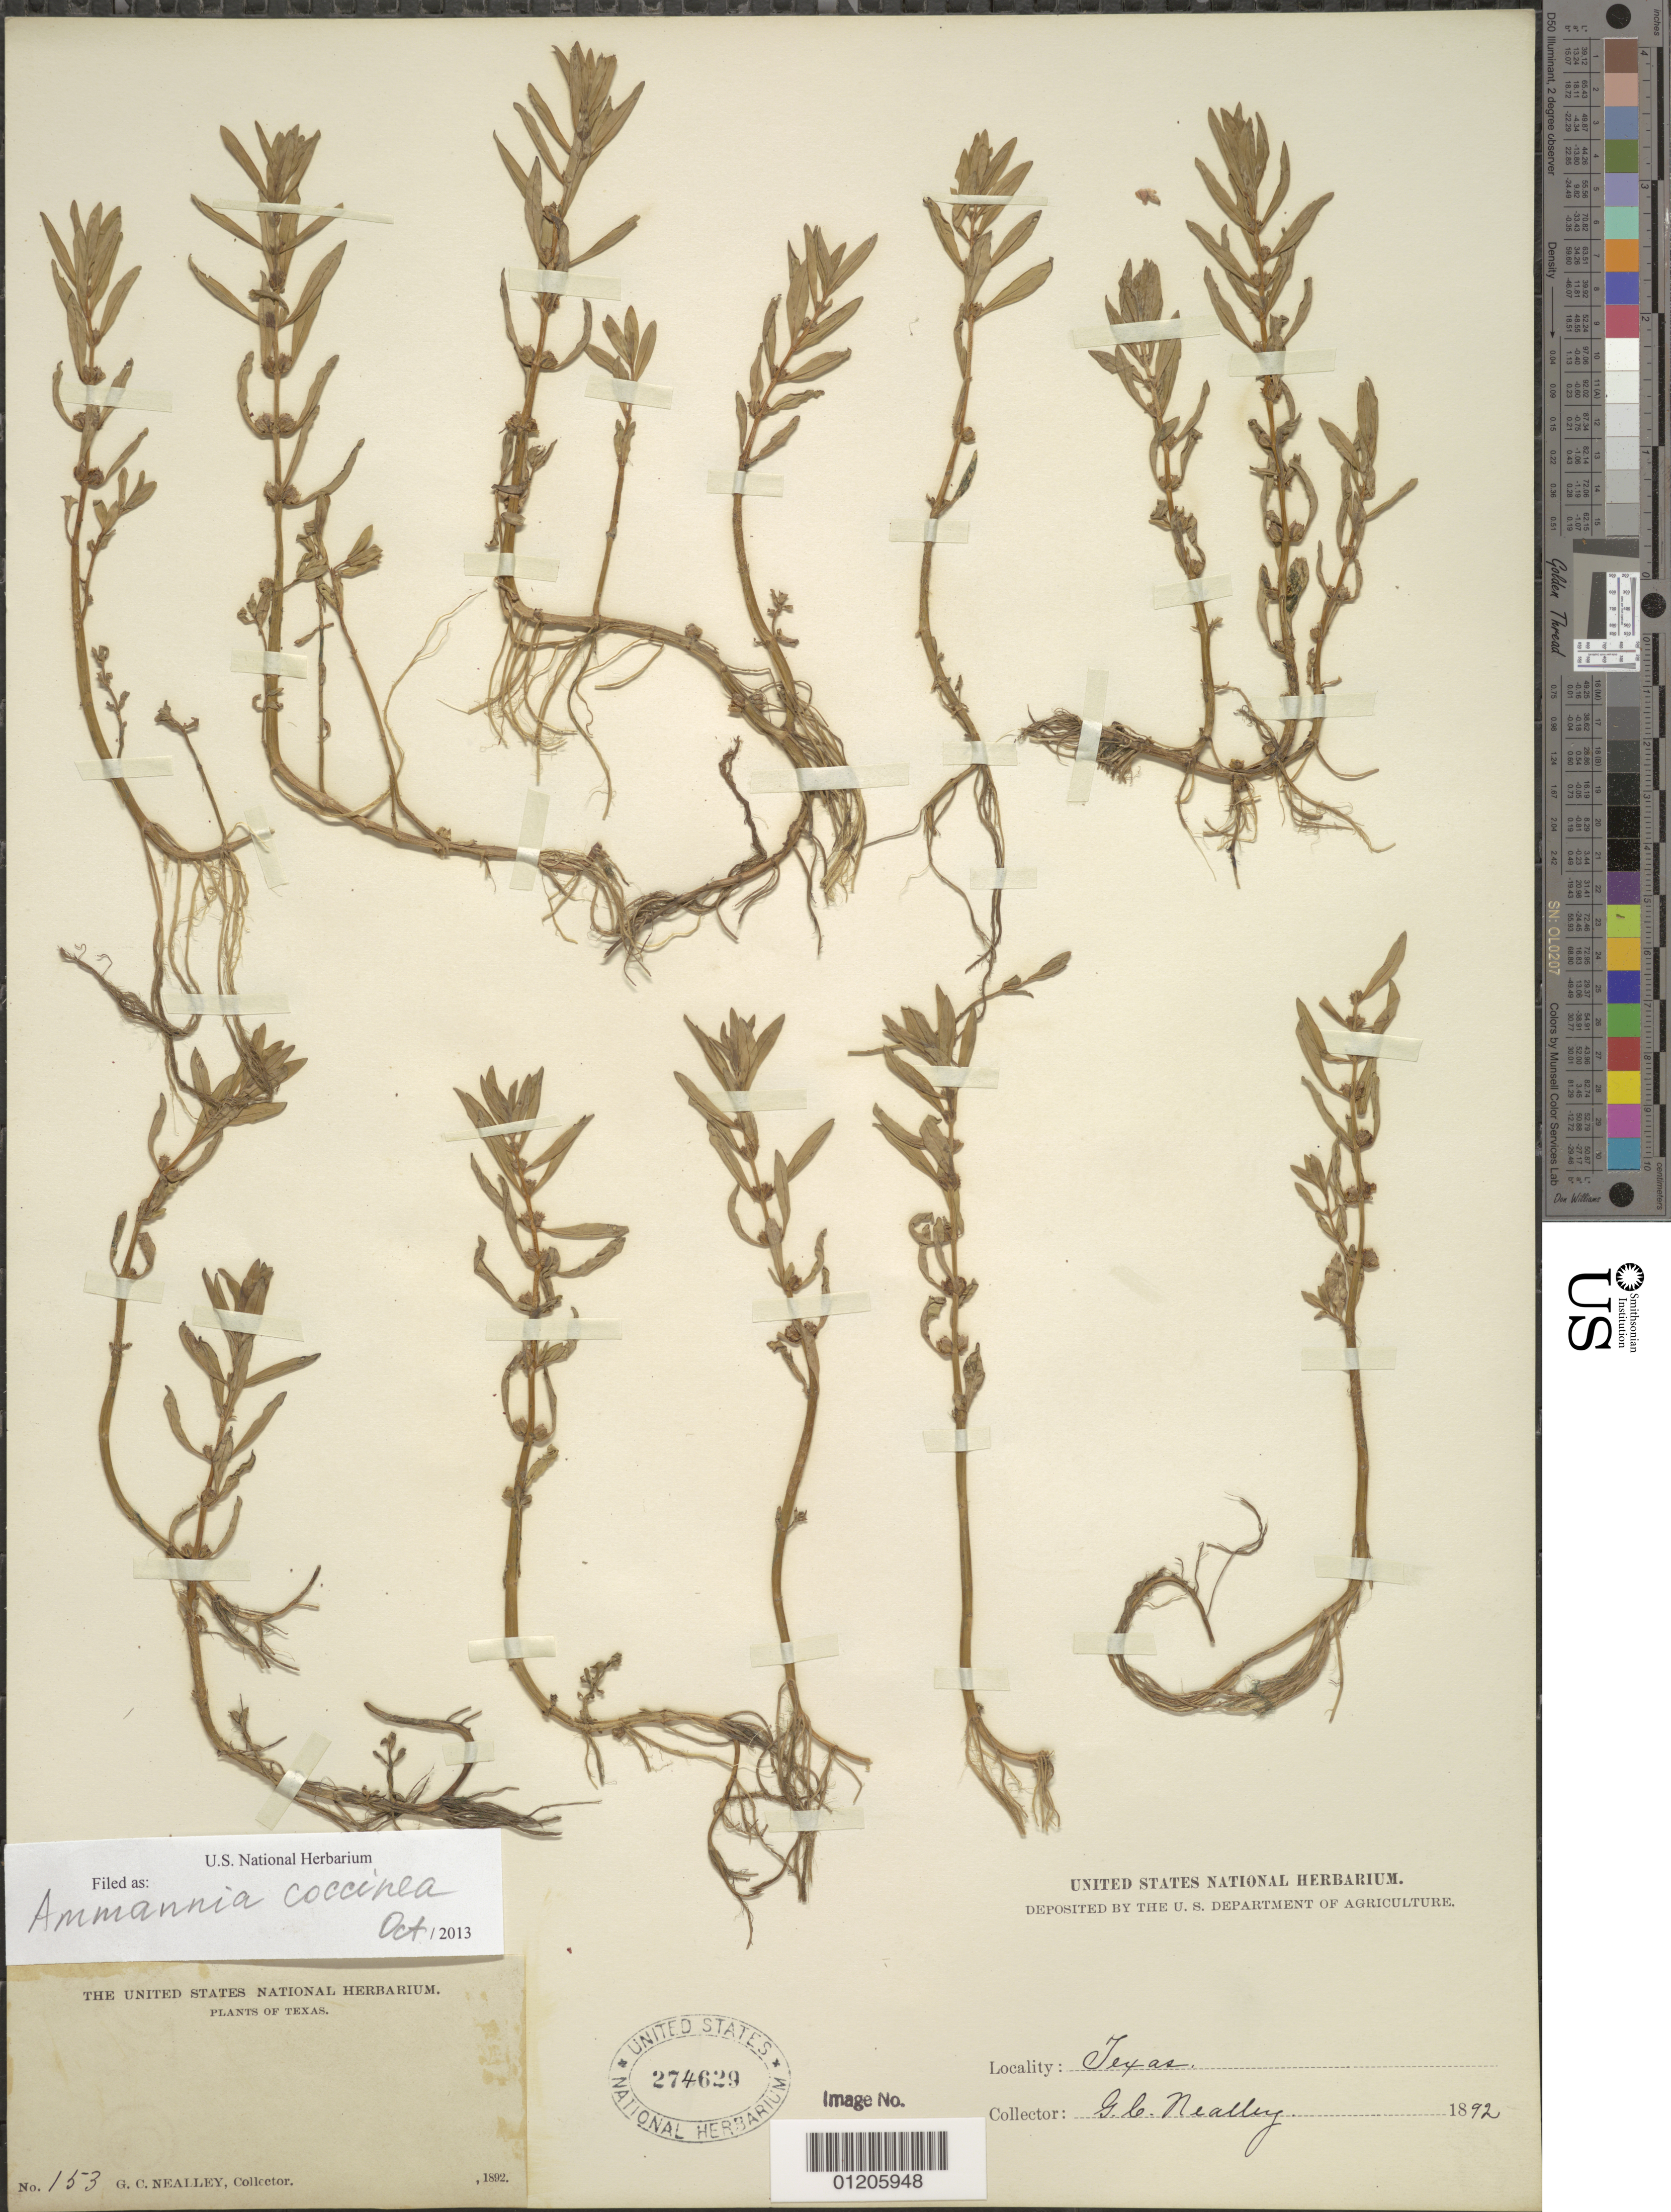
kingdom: Plantae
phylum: Tracheophyta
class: Magnoliopsida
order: Myrtales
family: Lythraceae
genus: Rotala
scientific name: Rotala ramosior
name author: (L.) Koehne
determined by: Strong, Mark T., (BOT), Smithsonian Institution - National Museum of Natural History (UNITED STATES)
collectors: G. Neally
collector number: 153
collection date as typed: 1892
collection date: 1892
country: United States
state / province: Texas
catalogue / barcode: US 274629